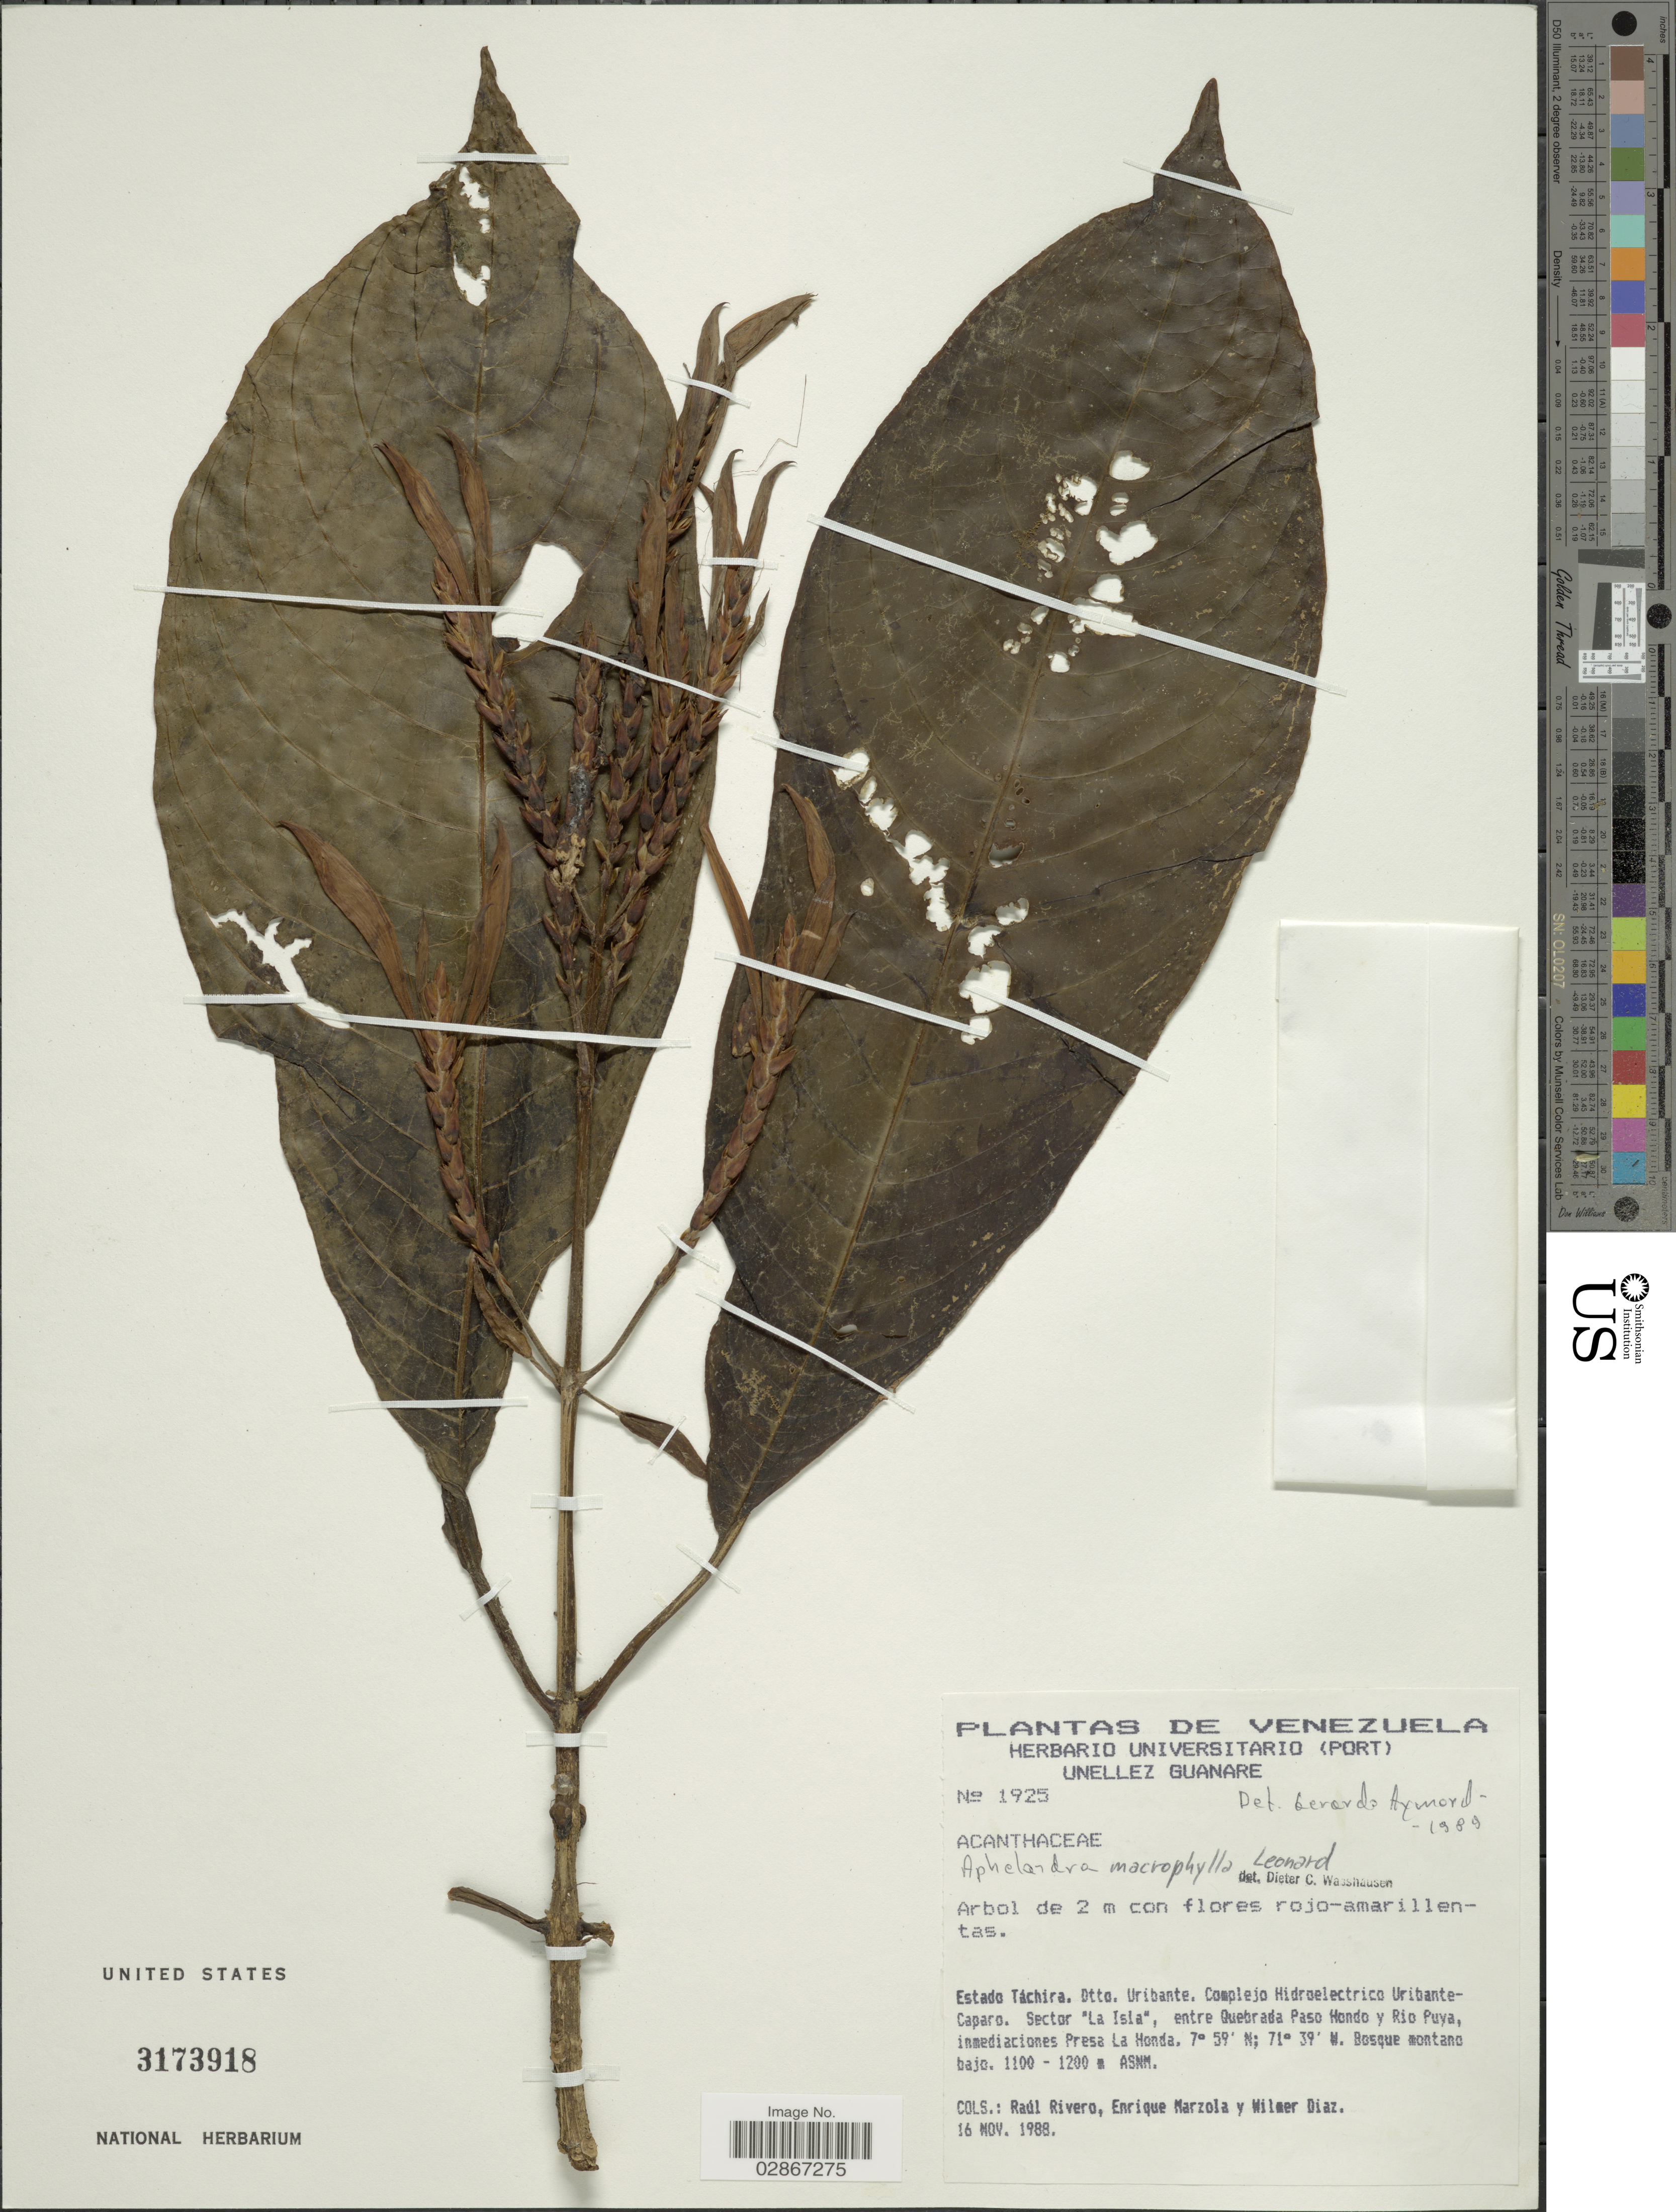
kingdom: Plantae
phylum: Tracheophyta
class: Magnoliopsida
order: Lamiales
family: Acanthaceae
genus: Aphelandra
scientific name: Aphelandra macrophylla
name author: Leonard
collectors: R. Rivero, E. Marzola & W. Díaz P.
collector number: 1925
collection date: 1988-11-16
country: Venezuela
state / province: Tachira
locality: Dtto. Uribante. Complejo Hidroelectrico Uribante-Caparo. Sector "La Isla", entre Quebrada Paso Hondo y Rio Puya, inmediaciones Presa La Honda.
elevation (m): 1100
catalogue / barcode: US 3173918